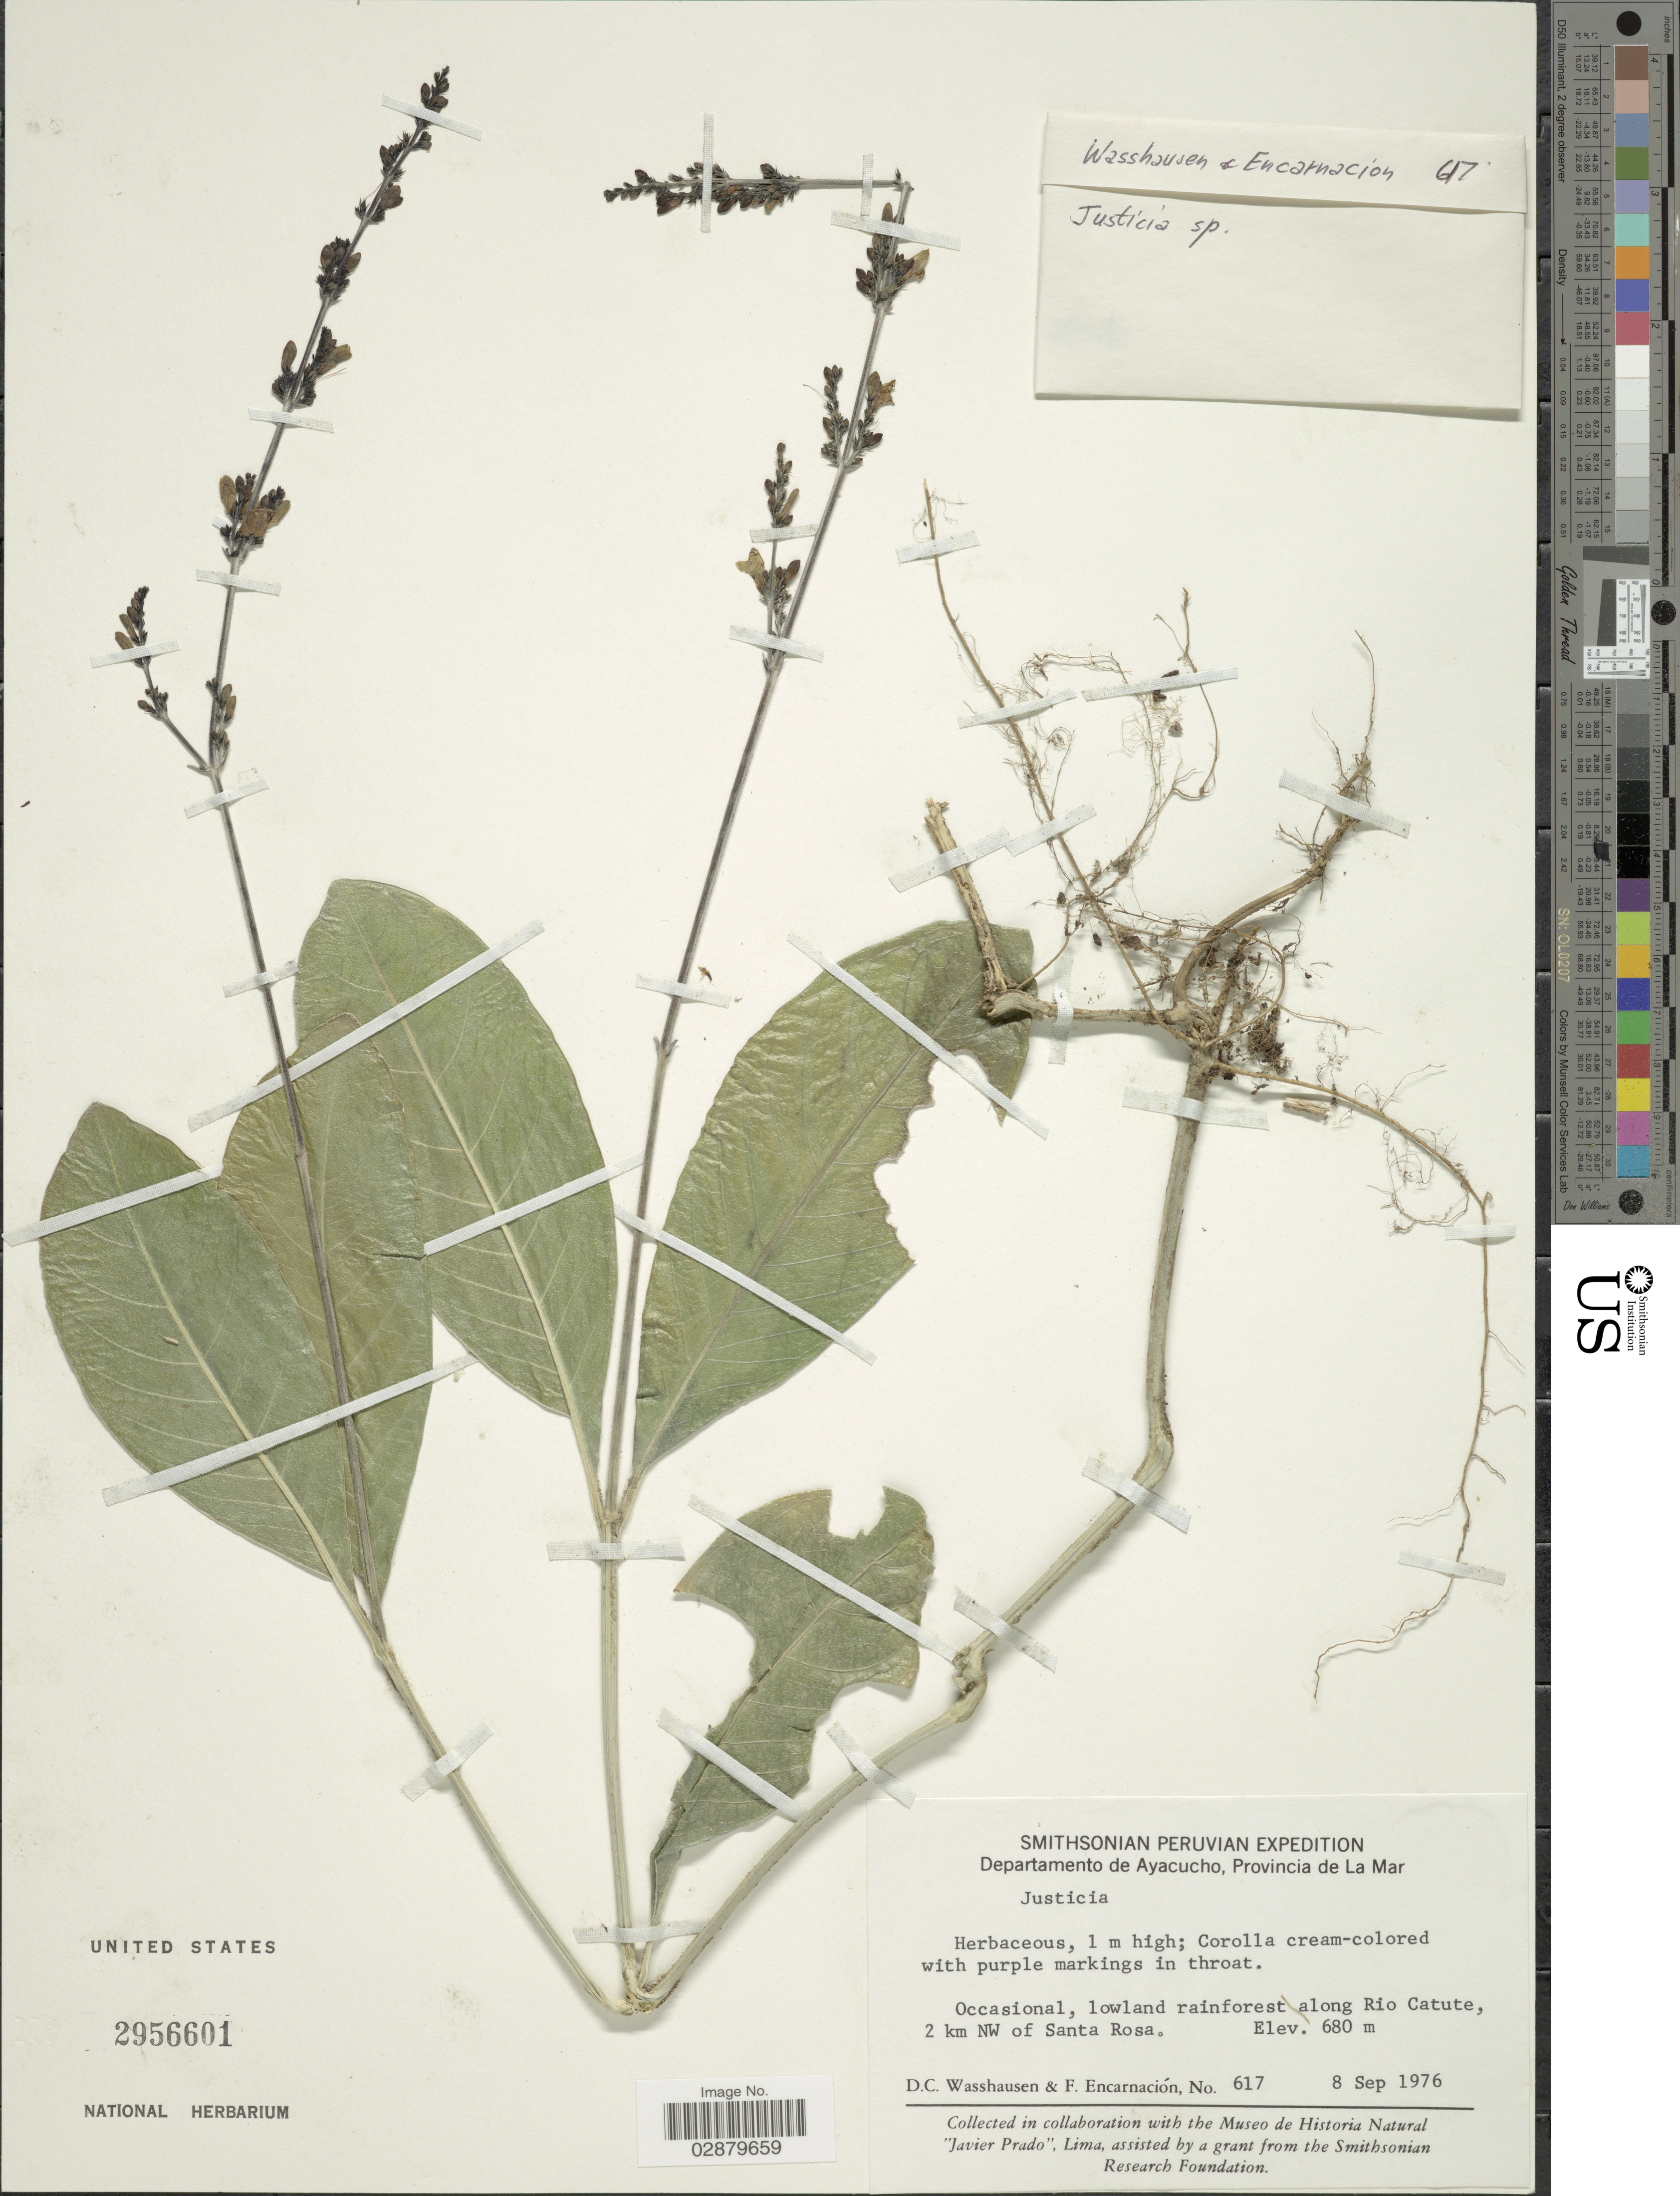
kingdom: Plantae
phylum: Tracheophyta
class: Magnoliopsida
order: Lamiales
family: Acanthaceae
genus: Justicia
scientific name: Justicia lineolata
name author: Ruiz & Pav.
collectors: D. Washausen & F. Encarnación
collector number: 617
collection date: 1976-09-08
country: Peru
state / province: Ayacucho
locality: Departamento de Ayacucho, Provincia de La Mar. Along Rio Catute, 2 km NW of Santa Rosa.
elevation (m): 680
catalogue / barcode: US 2956601